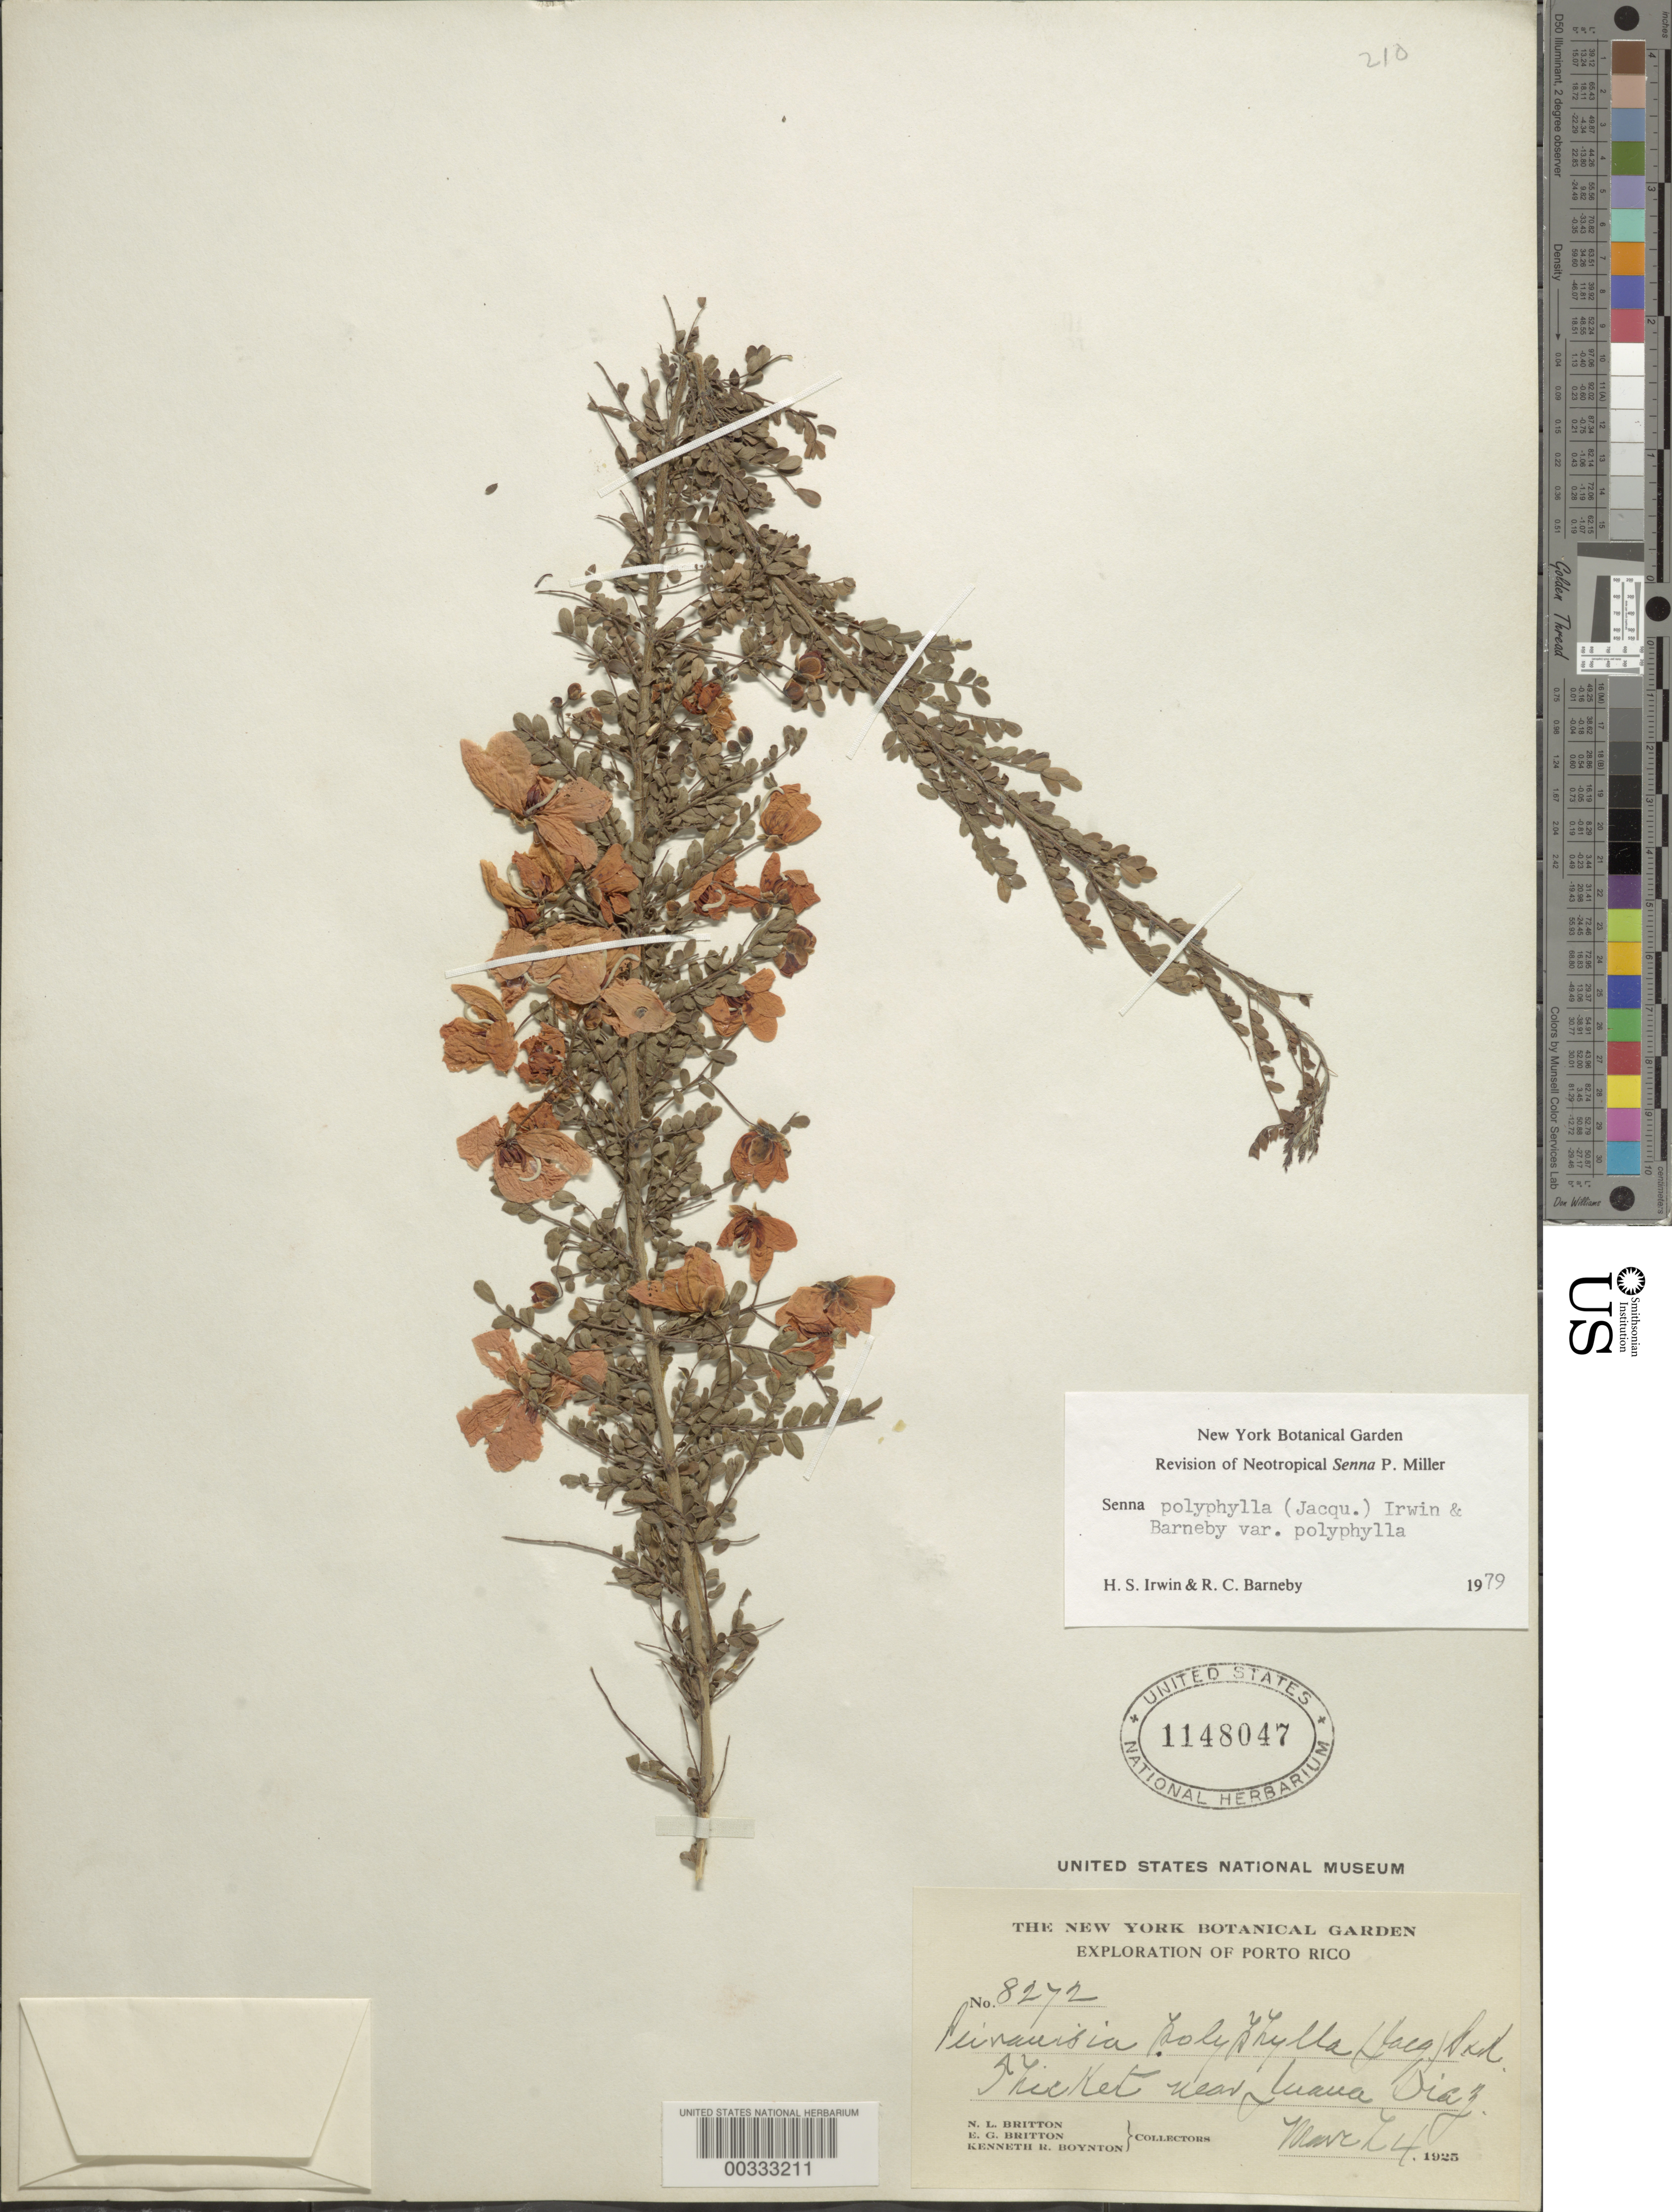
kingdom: Plantae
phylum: Tracheophyta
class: Magnoliopsida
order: Fabales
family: Fabaceae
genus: Senna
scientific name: Senna polyphylla var. polyphylla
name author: (Jacq.) H.S. Irwin & Barneby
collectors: N. Britton, E. G. Britton & K. Boynton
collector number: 8272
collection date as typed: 04 Mar 1925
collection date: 1925-03-04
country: Puerto Rico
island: Greater Antilles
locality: Near juana diaz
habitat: Thicket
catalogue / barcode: US 1148047